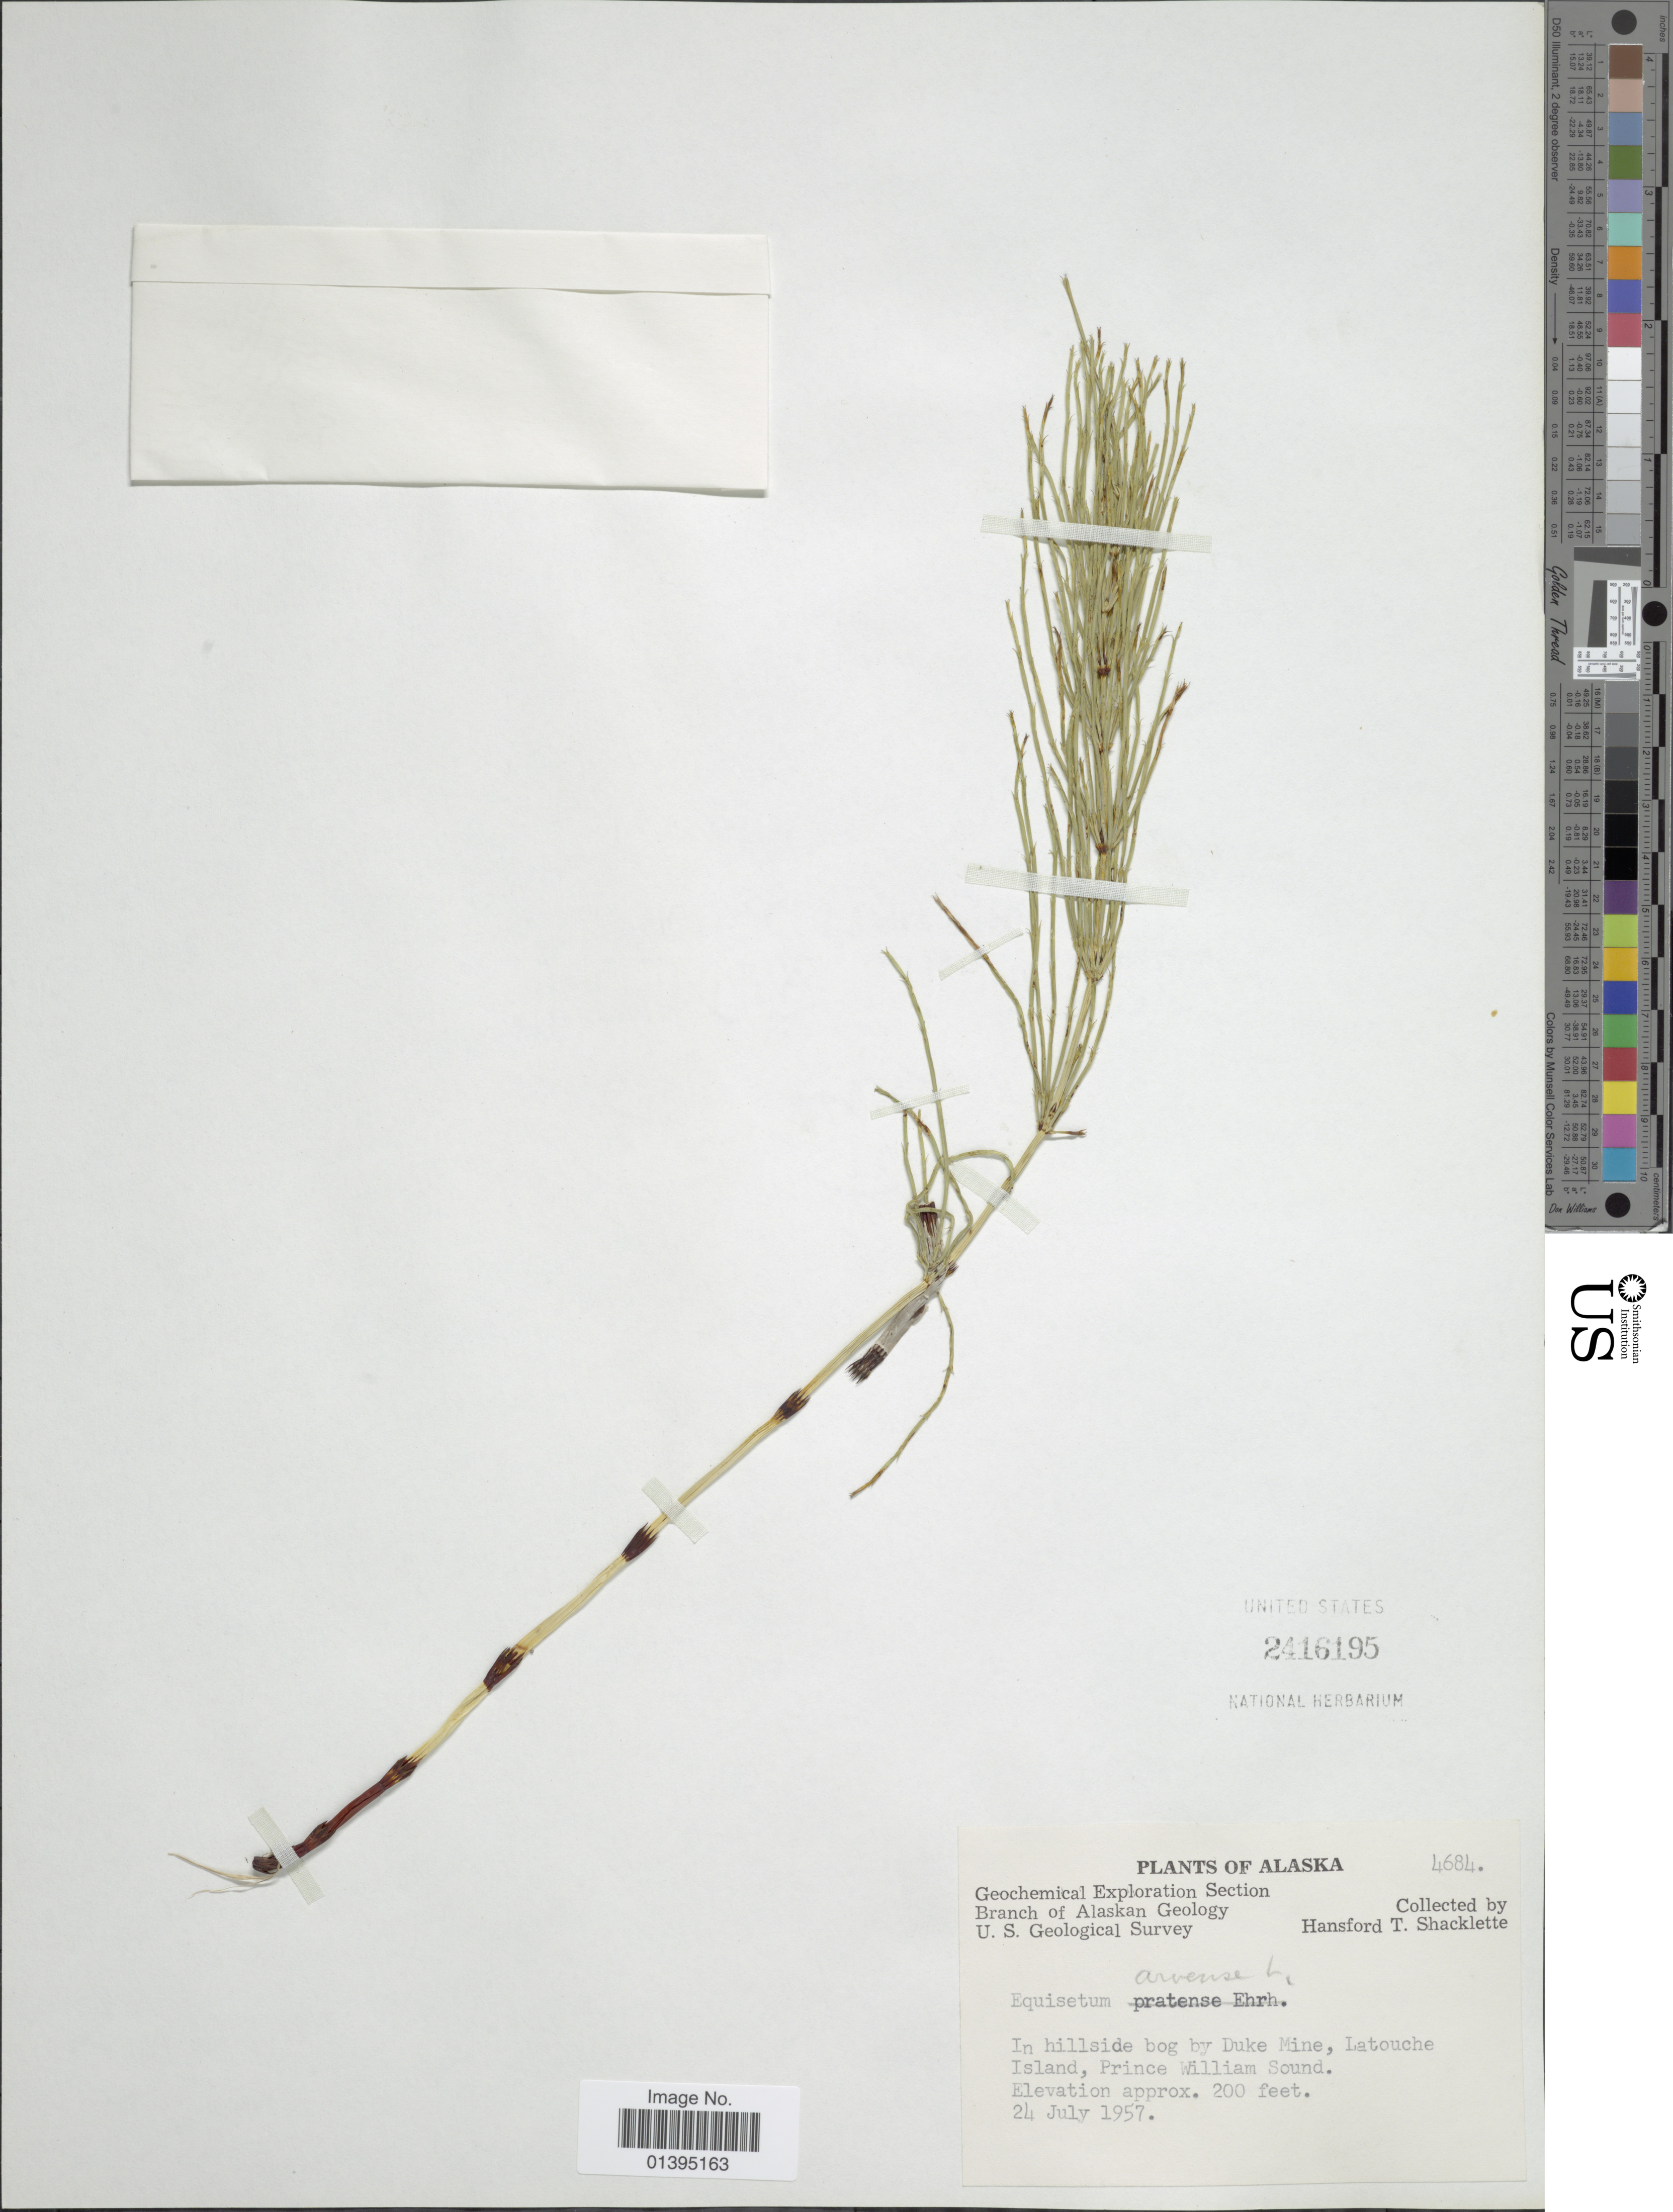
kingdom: Plantae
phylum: Tracheophyta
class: Polypodiopsida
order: Equisetales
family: Equisetaceae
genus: Equisetum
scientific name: Equisetum arvense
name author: L.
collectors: H. Shacklette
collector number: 4684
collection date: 1957-07-24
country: United States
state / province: Alaska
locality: In hillside bog by Duke Mine, Latouche Island, Prince William Sound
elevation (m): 61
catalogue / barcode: US 2416195